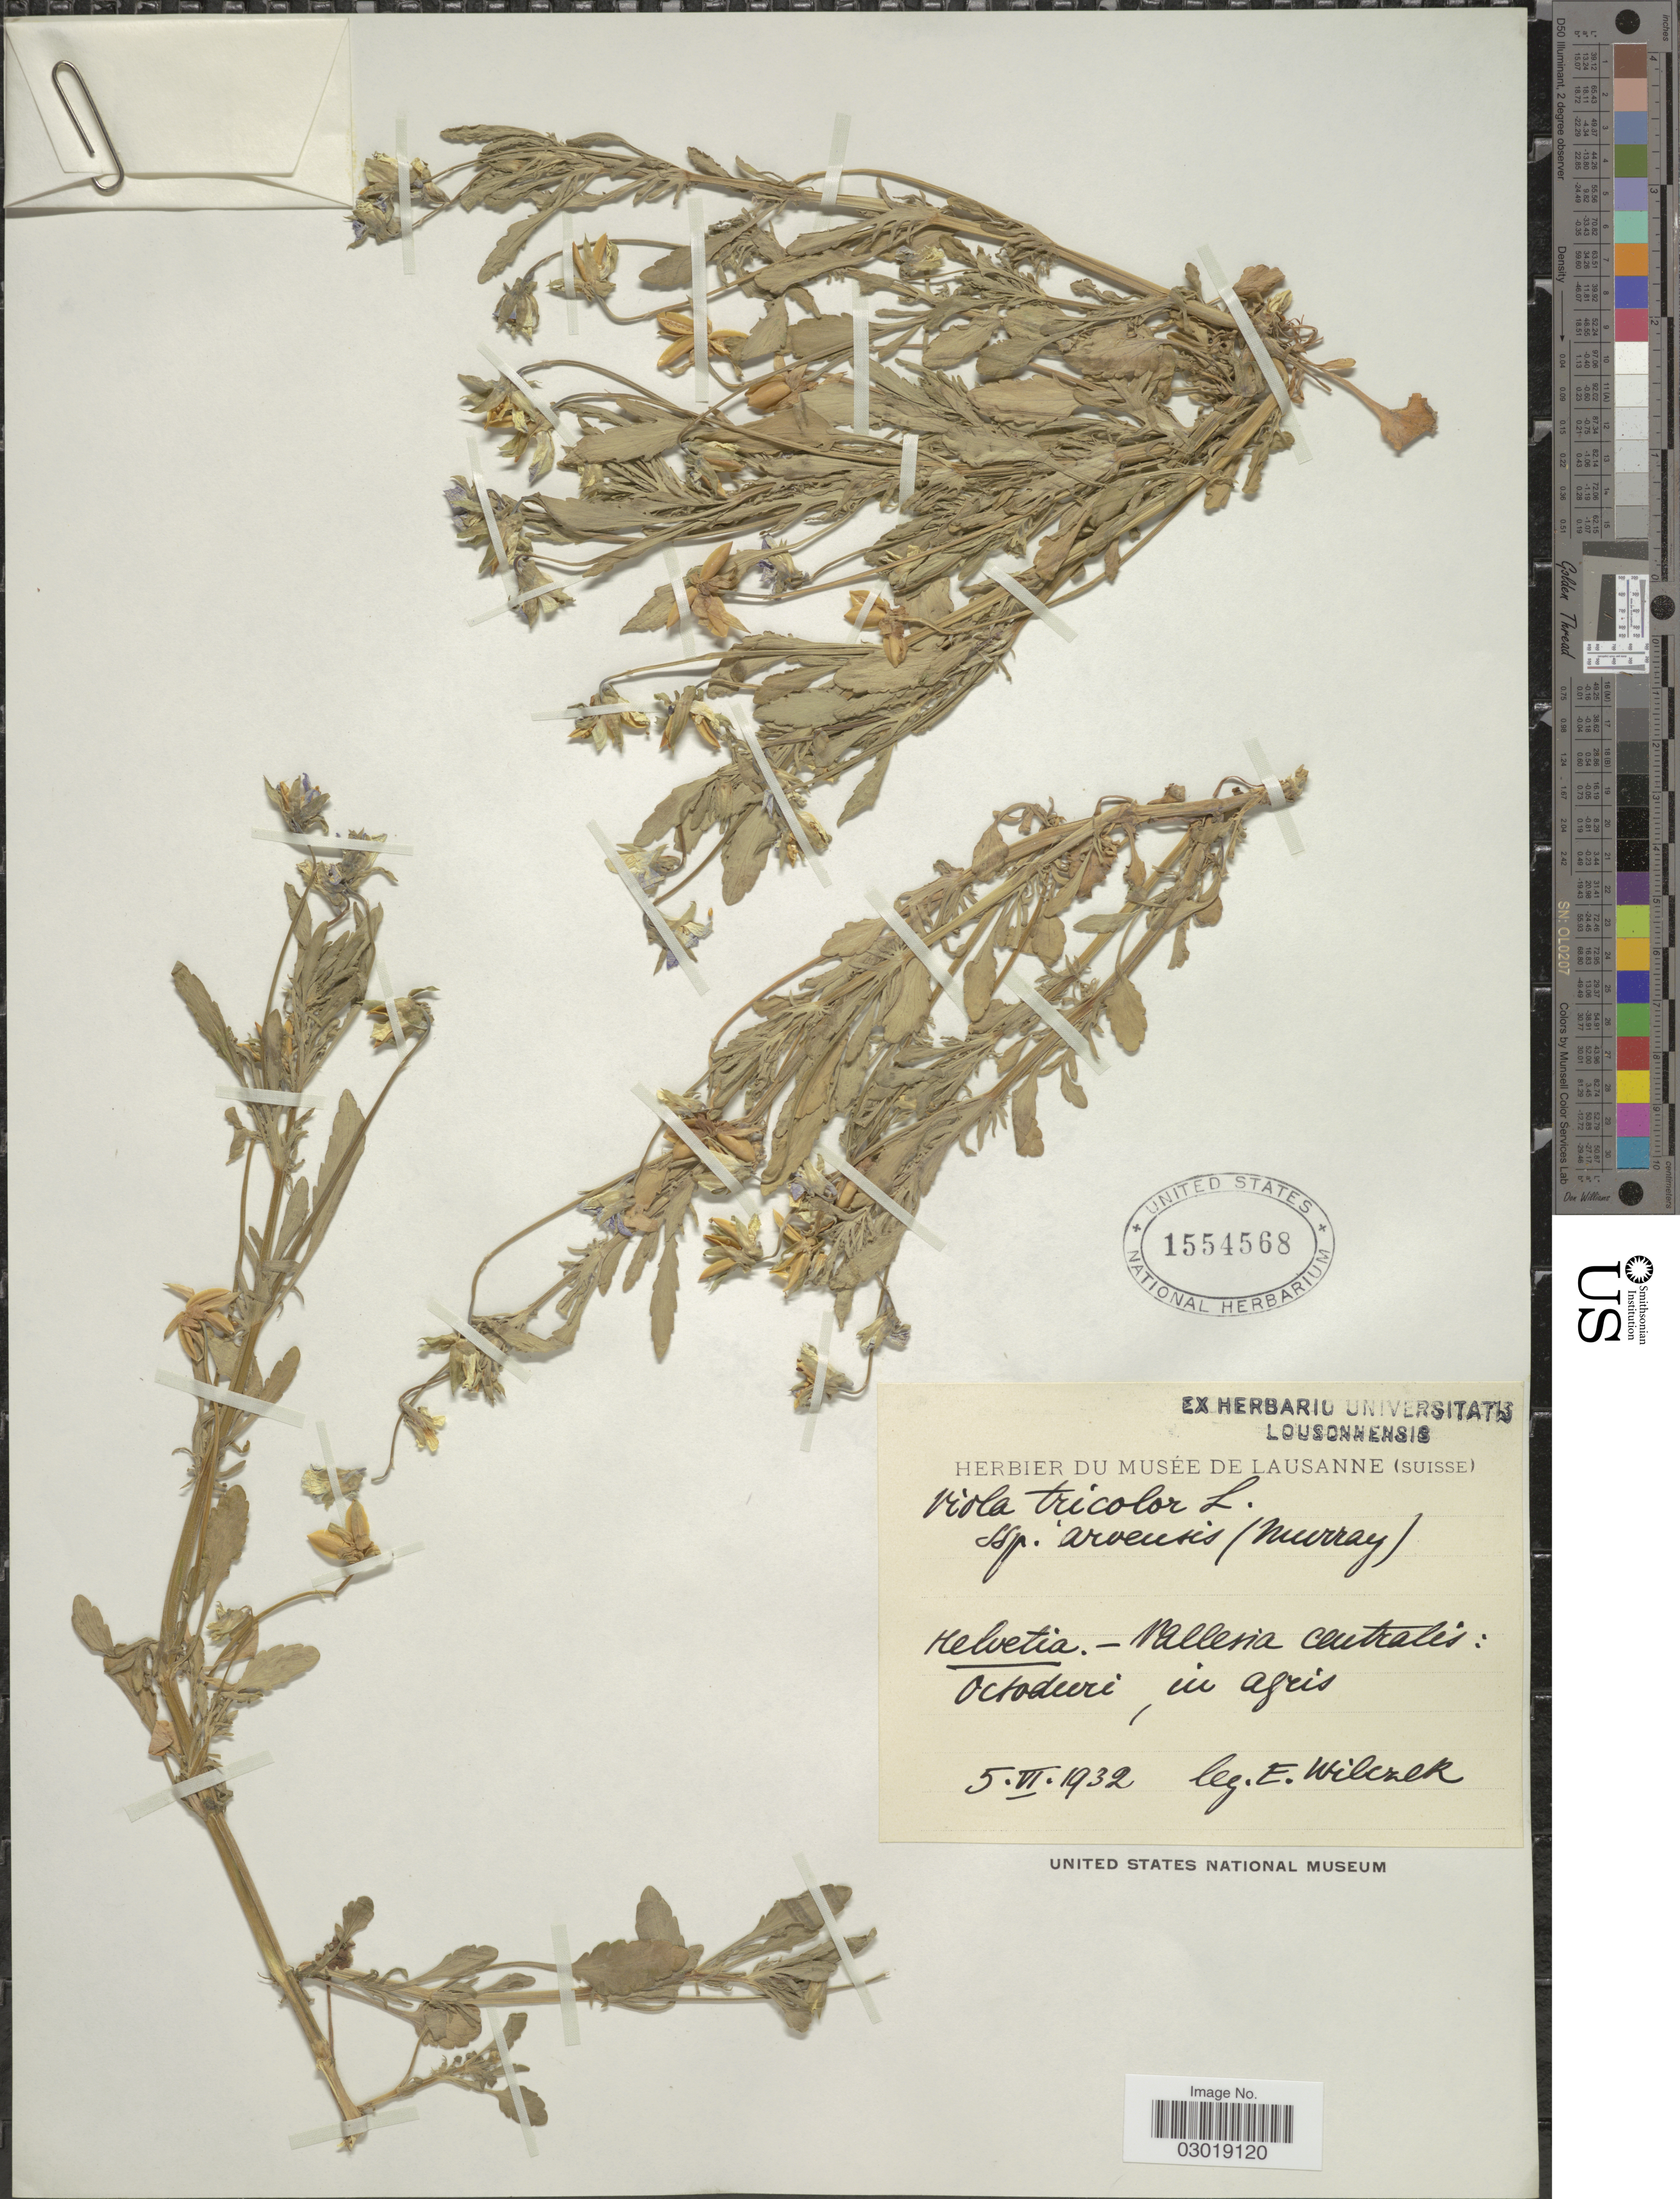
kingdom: Plantae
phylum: Tracheophyta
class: Magnoliopsida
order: Malpighiales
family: Violaceae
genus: Viola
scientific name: Viola tricolor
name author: L.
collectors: E. Wilczek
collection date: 1932-06-05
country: Switzerland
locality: Valleria centralis: Octodeeri, in agris.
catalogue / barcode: US 1554568